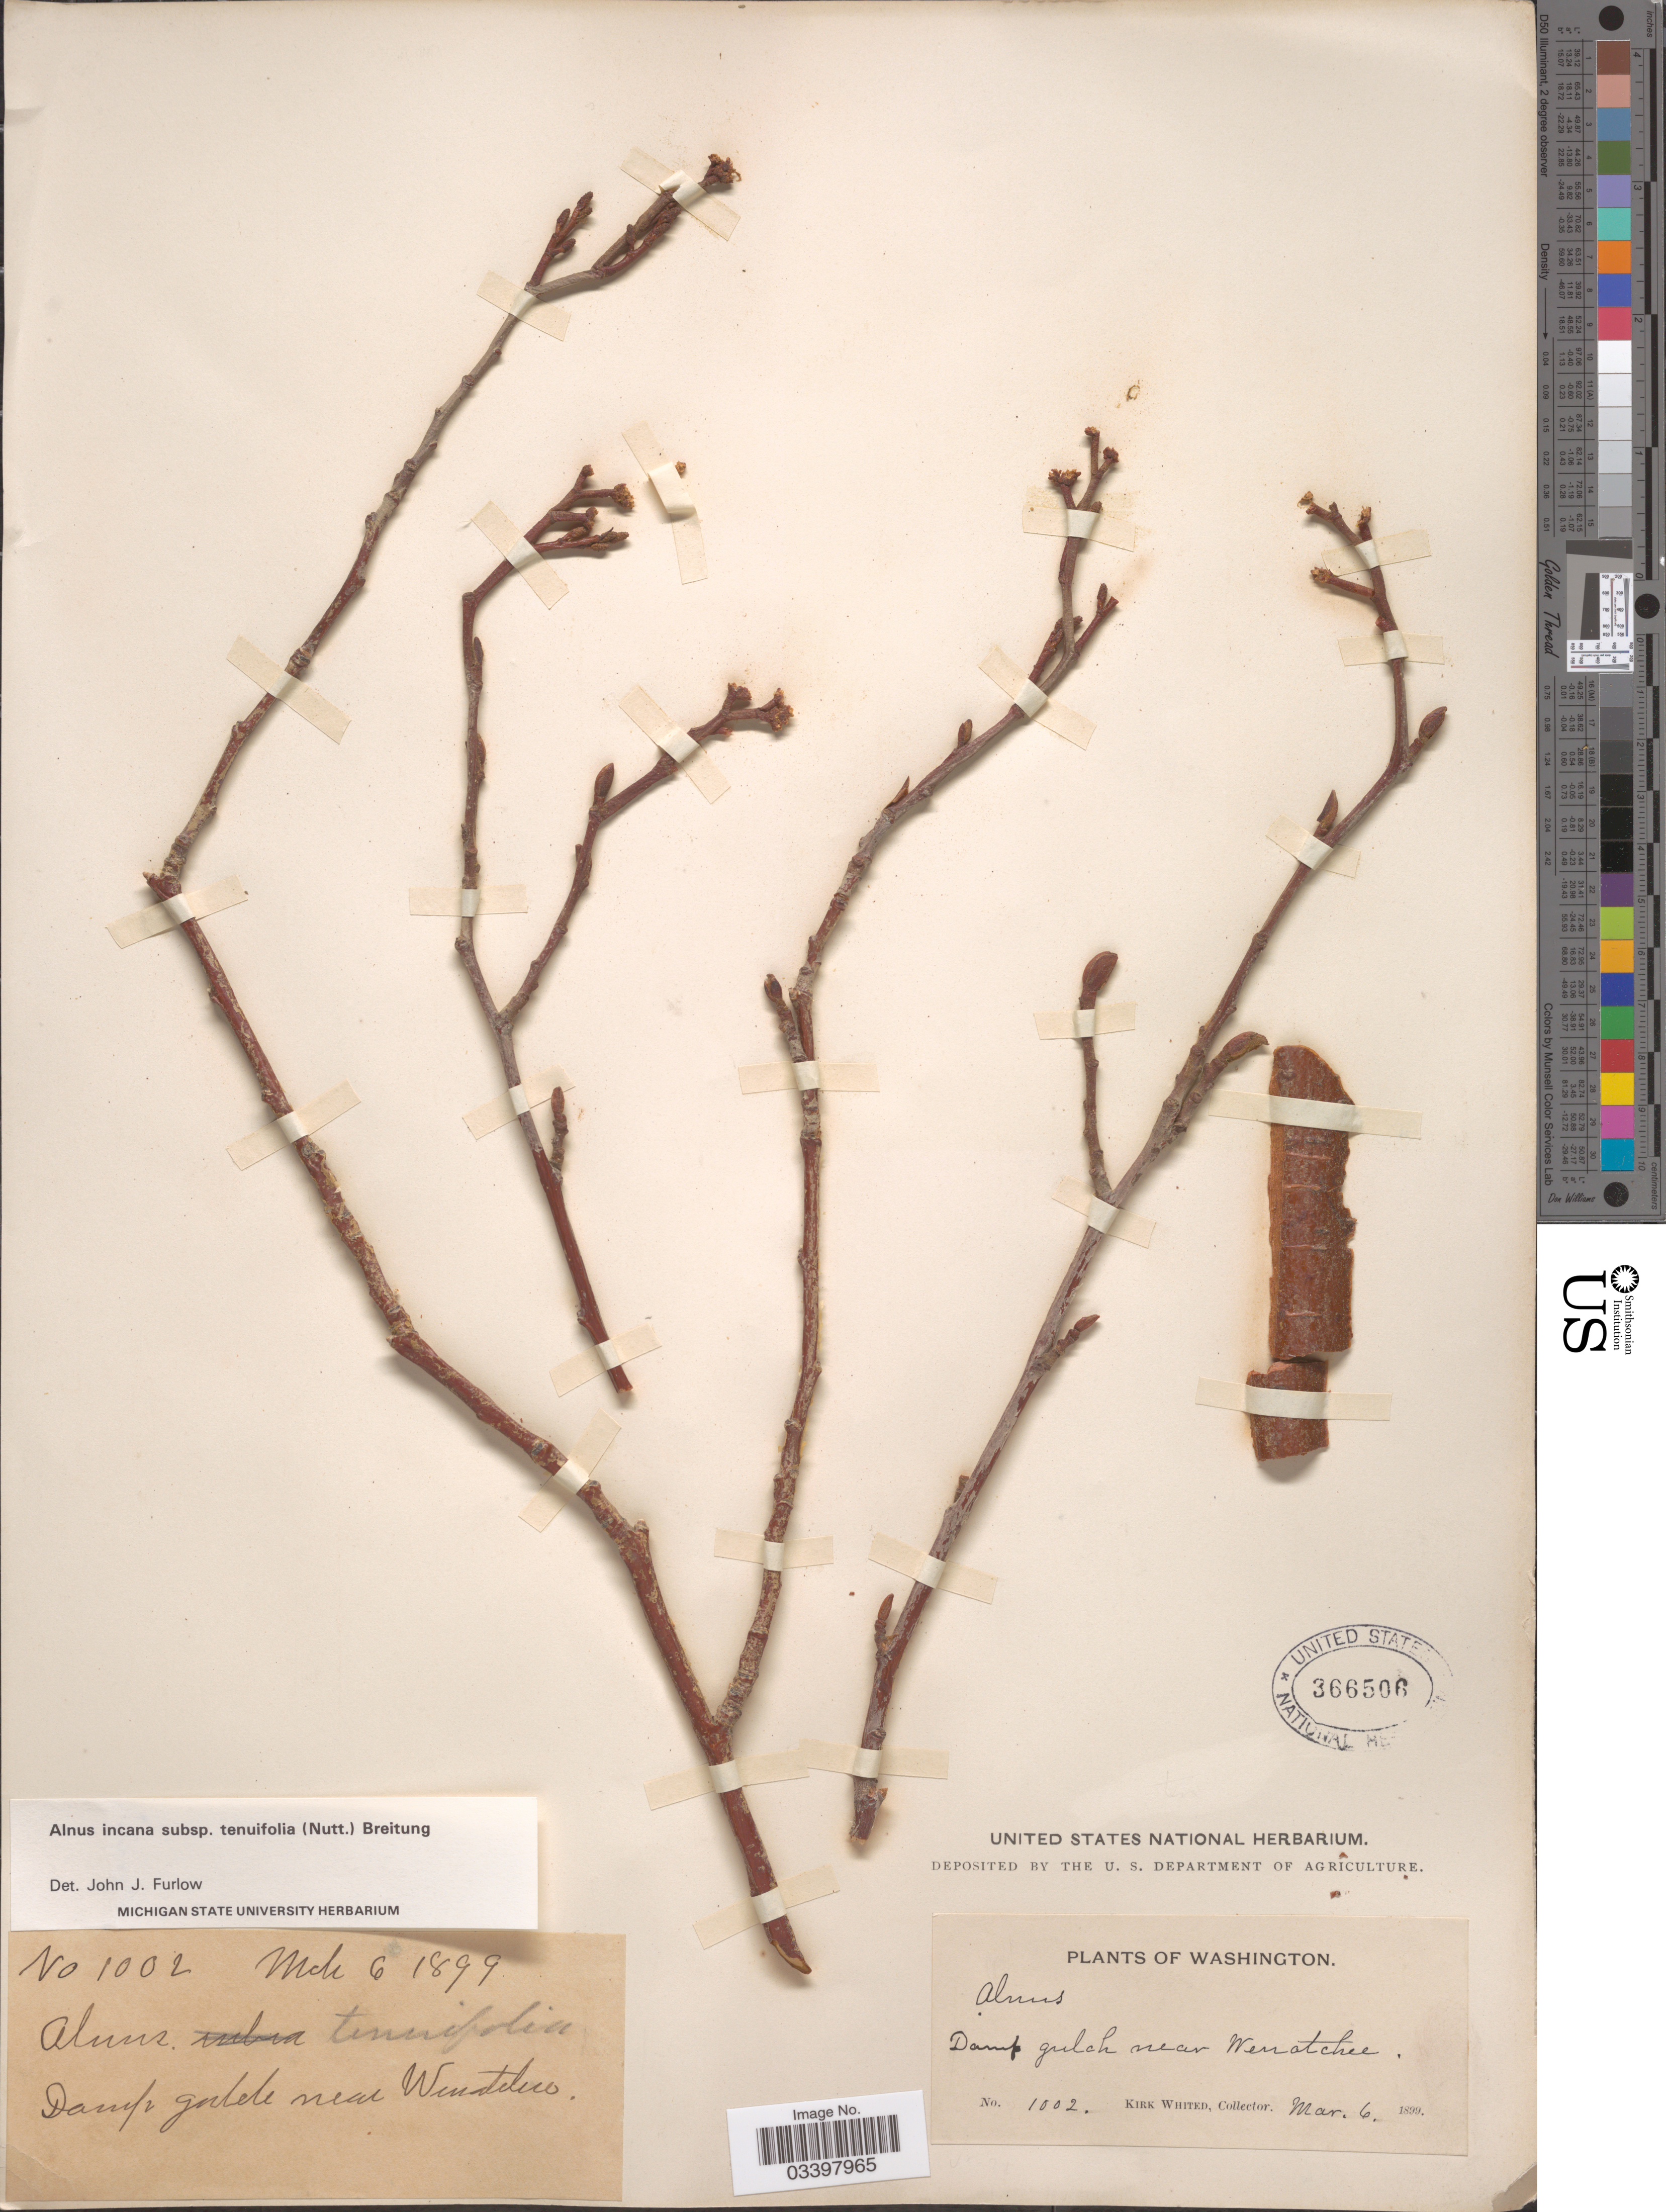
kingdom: Plantae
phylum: Tracheophyta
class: Magnoliopsida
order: Fagales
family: Betulaceae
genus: Alnus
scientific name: Alnus incana subsp. tenuifolia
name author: (Nutt.) Breitung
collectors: K. Whited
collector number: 1002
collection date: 1899-03-06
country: United States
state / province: Washington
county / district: Chelan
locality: Damp gulch near Wenatchee.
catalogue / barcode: US 3665606